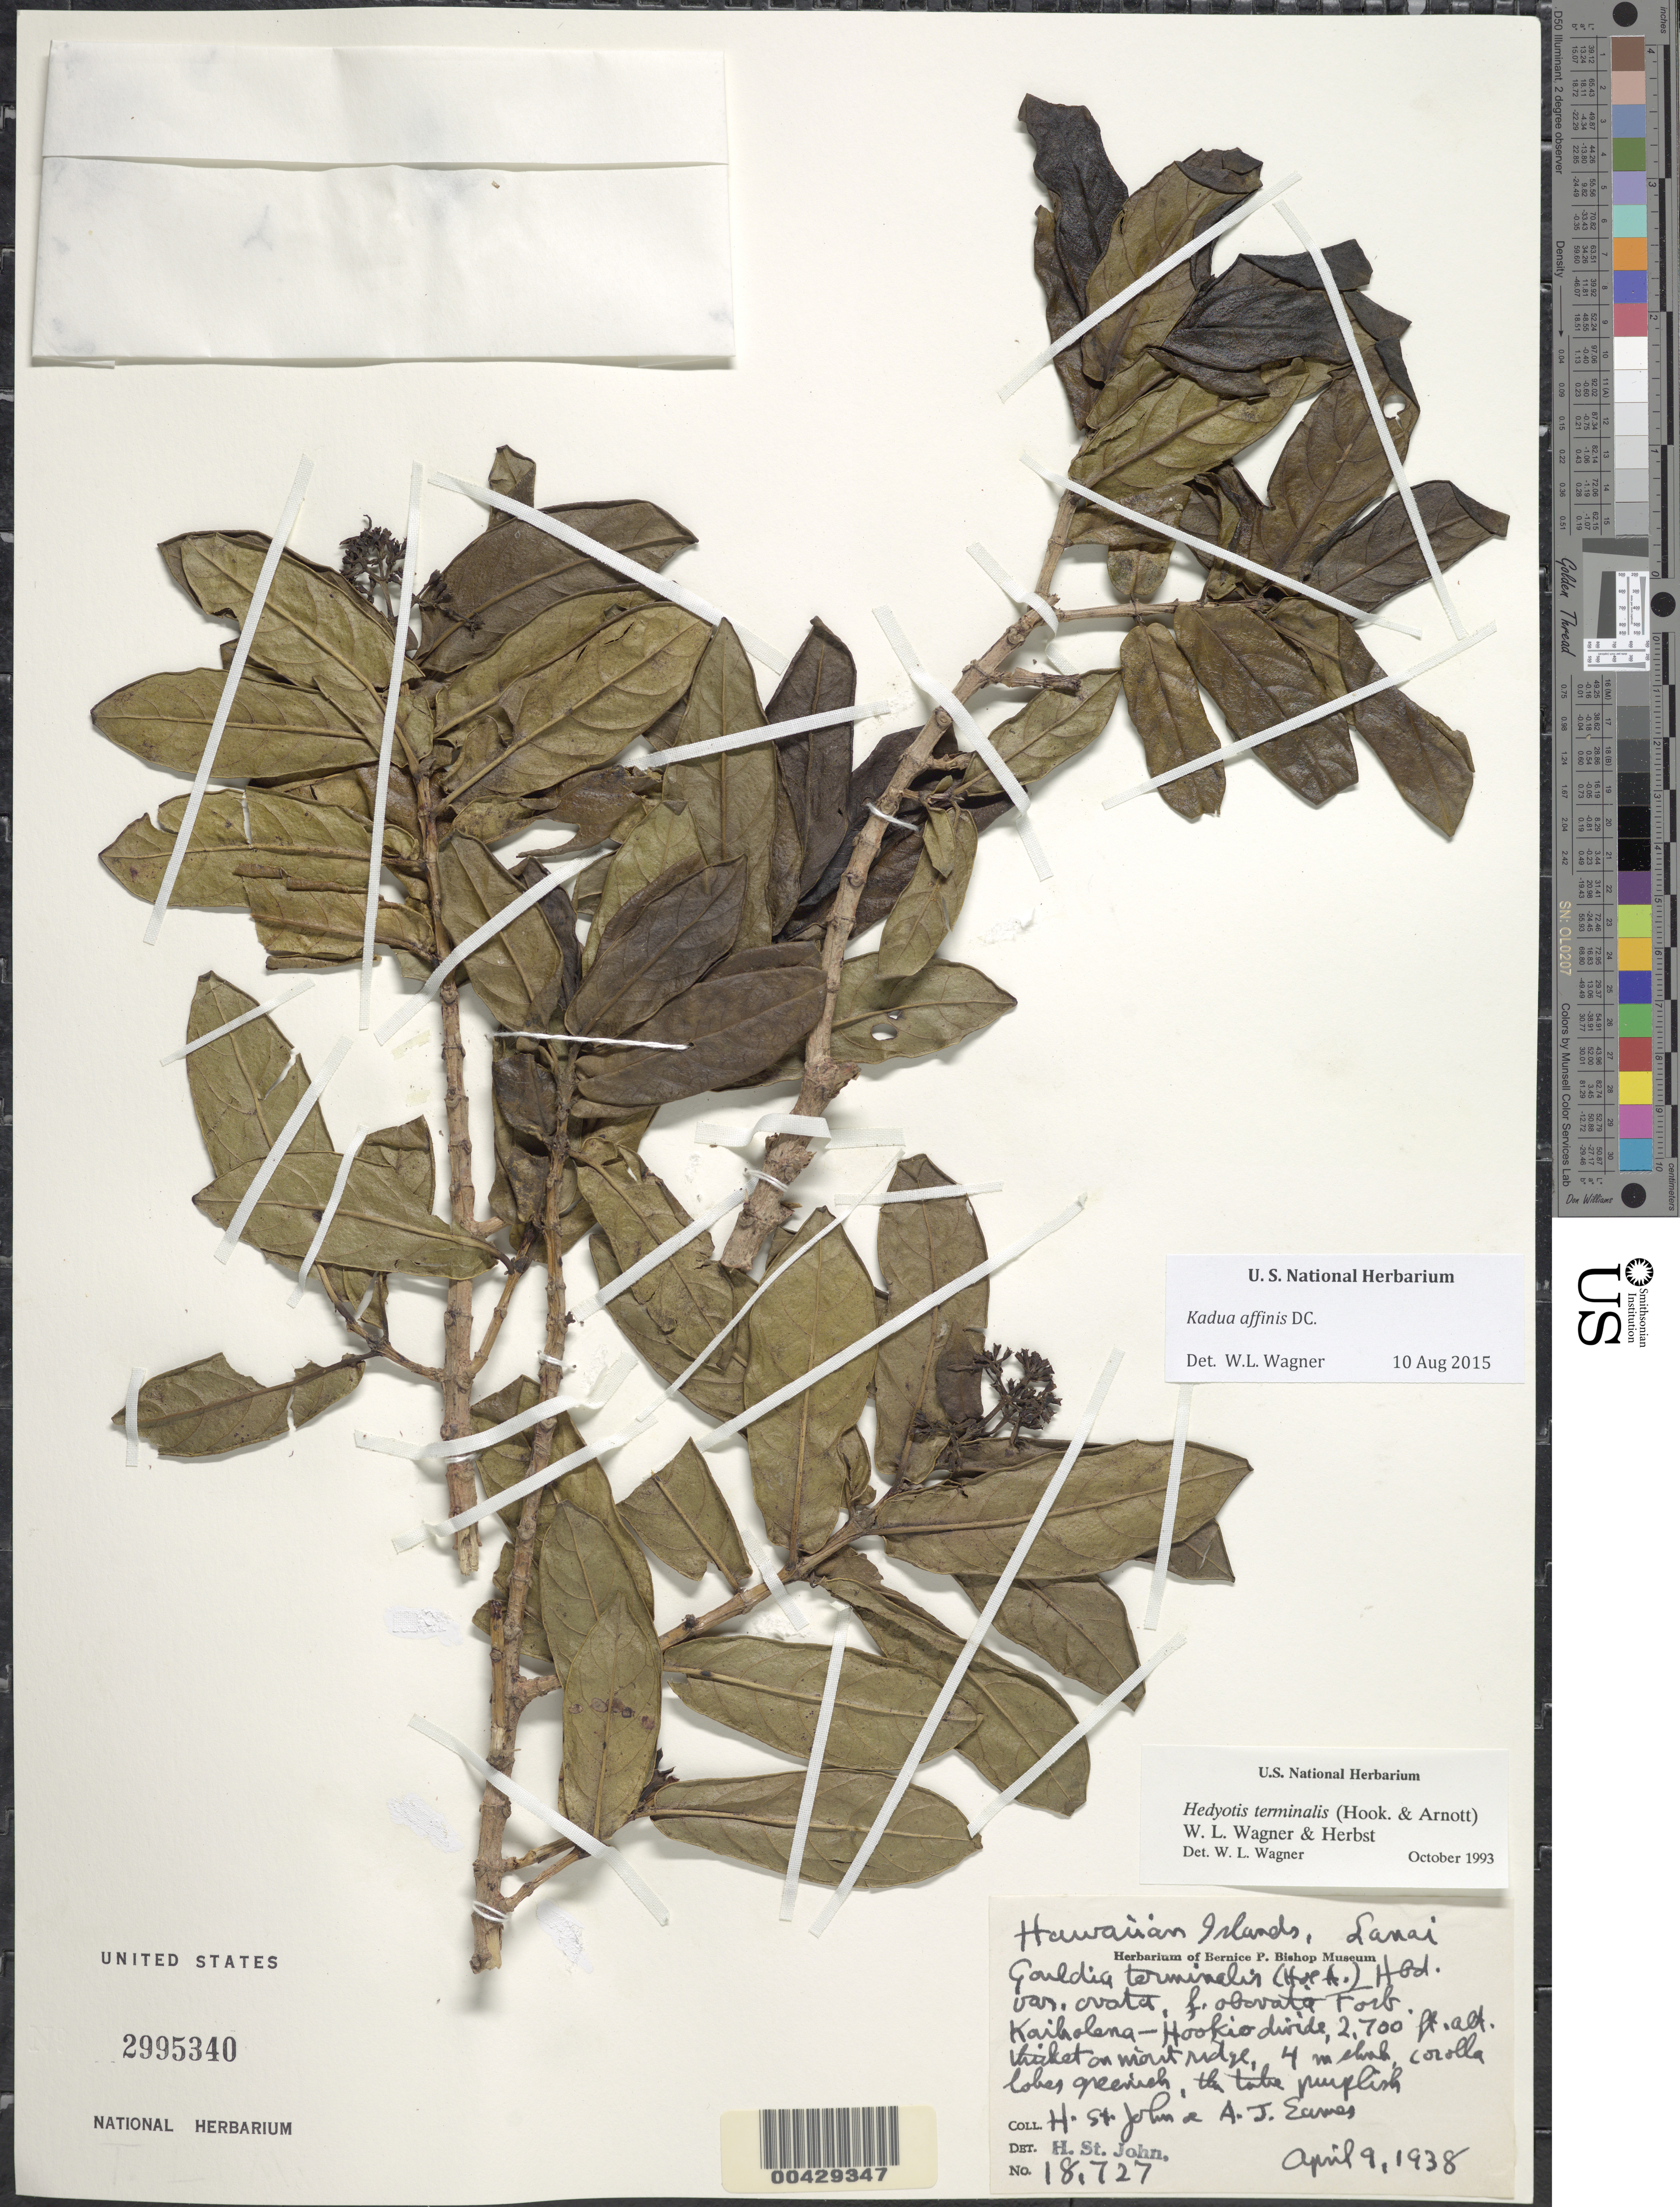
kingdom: Plantae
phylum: Tracheophyta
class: Magnoliopsida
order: Gentianales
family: Rubiaceae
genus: Kadua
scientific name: Kadua affinis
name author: DC.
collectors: H. St. John & A. J. Eames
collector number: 18727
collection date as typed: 9 Apr 1938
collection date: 1938-04-09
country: United States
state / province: Hawaii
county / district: Maui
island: Lana'i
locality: Kaihalena-Hookio divide, thicket on west ridge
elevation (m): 823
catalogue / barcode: US 2995340